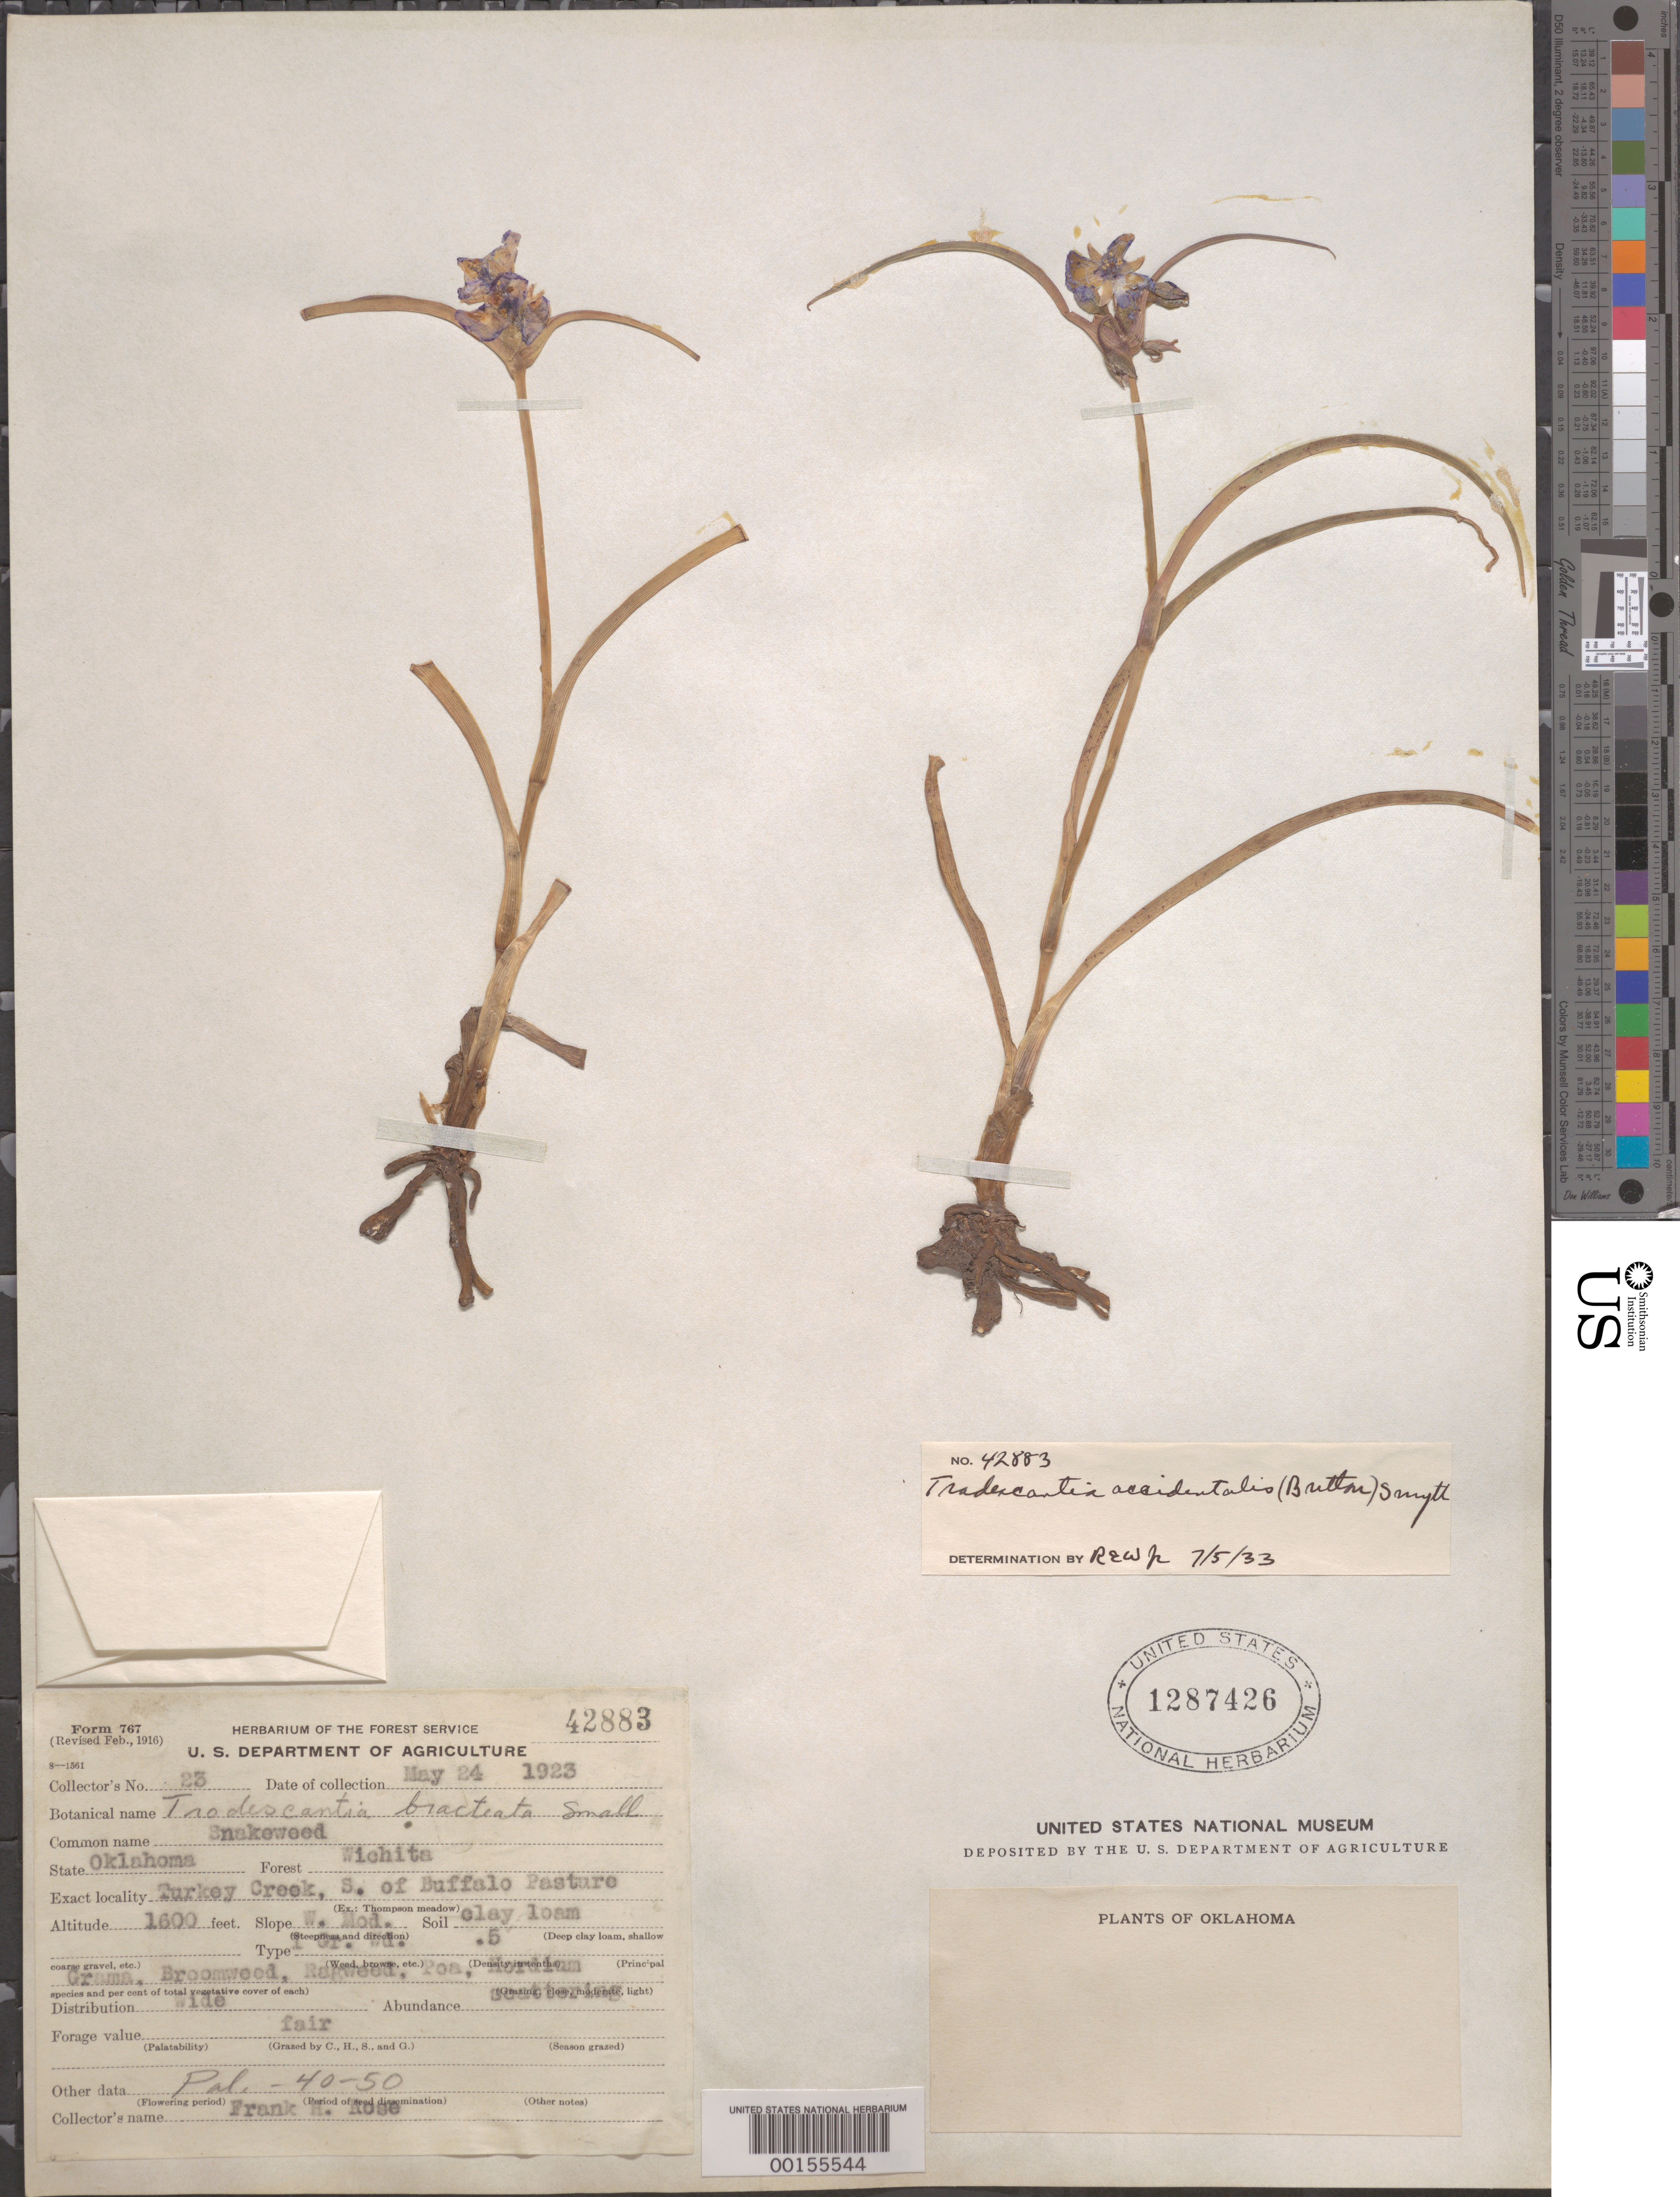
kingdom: Plantae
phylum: Tracheophyta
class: Liliopsida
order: Commelinales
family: Commelinaceae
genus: Tradescantia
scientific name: Tradescantia occidentalis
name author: (Britton) Smyth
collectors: F. H. Rose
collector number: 23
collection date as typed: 24 May 1923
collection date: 1923-05-24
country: United States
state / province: Oklahoma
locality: Turkey creek, s of buffalo pasture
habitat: Clay loam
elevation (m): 488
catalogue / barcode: US 1287426